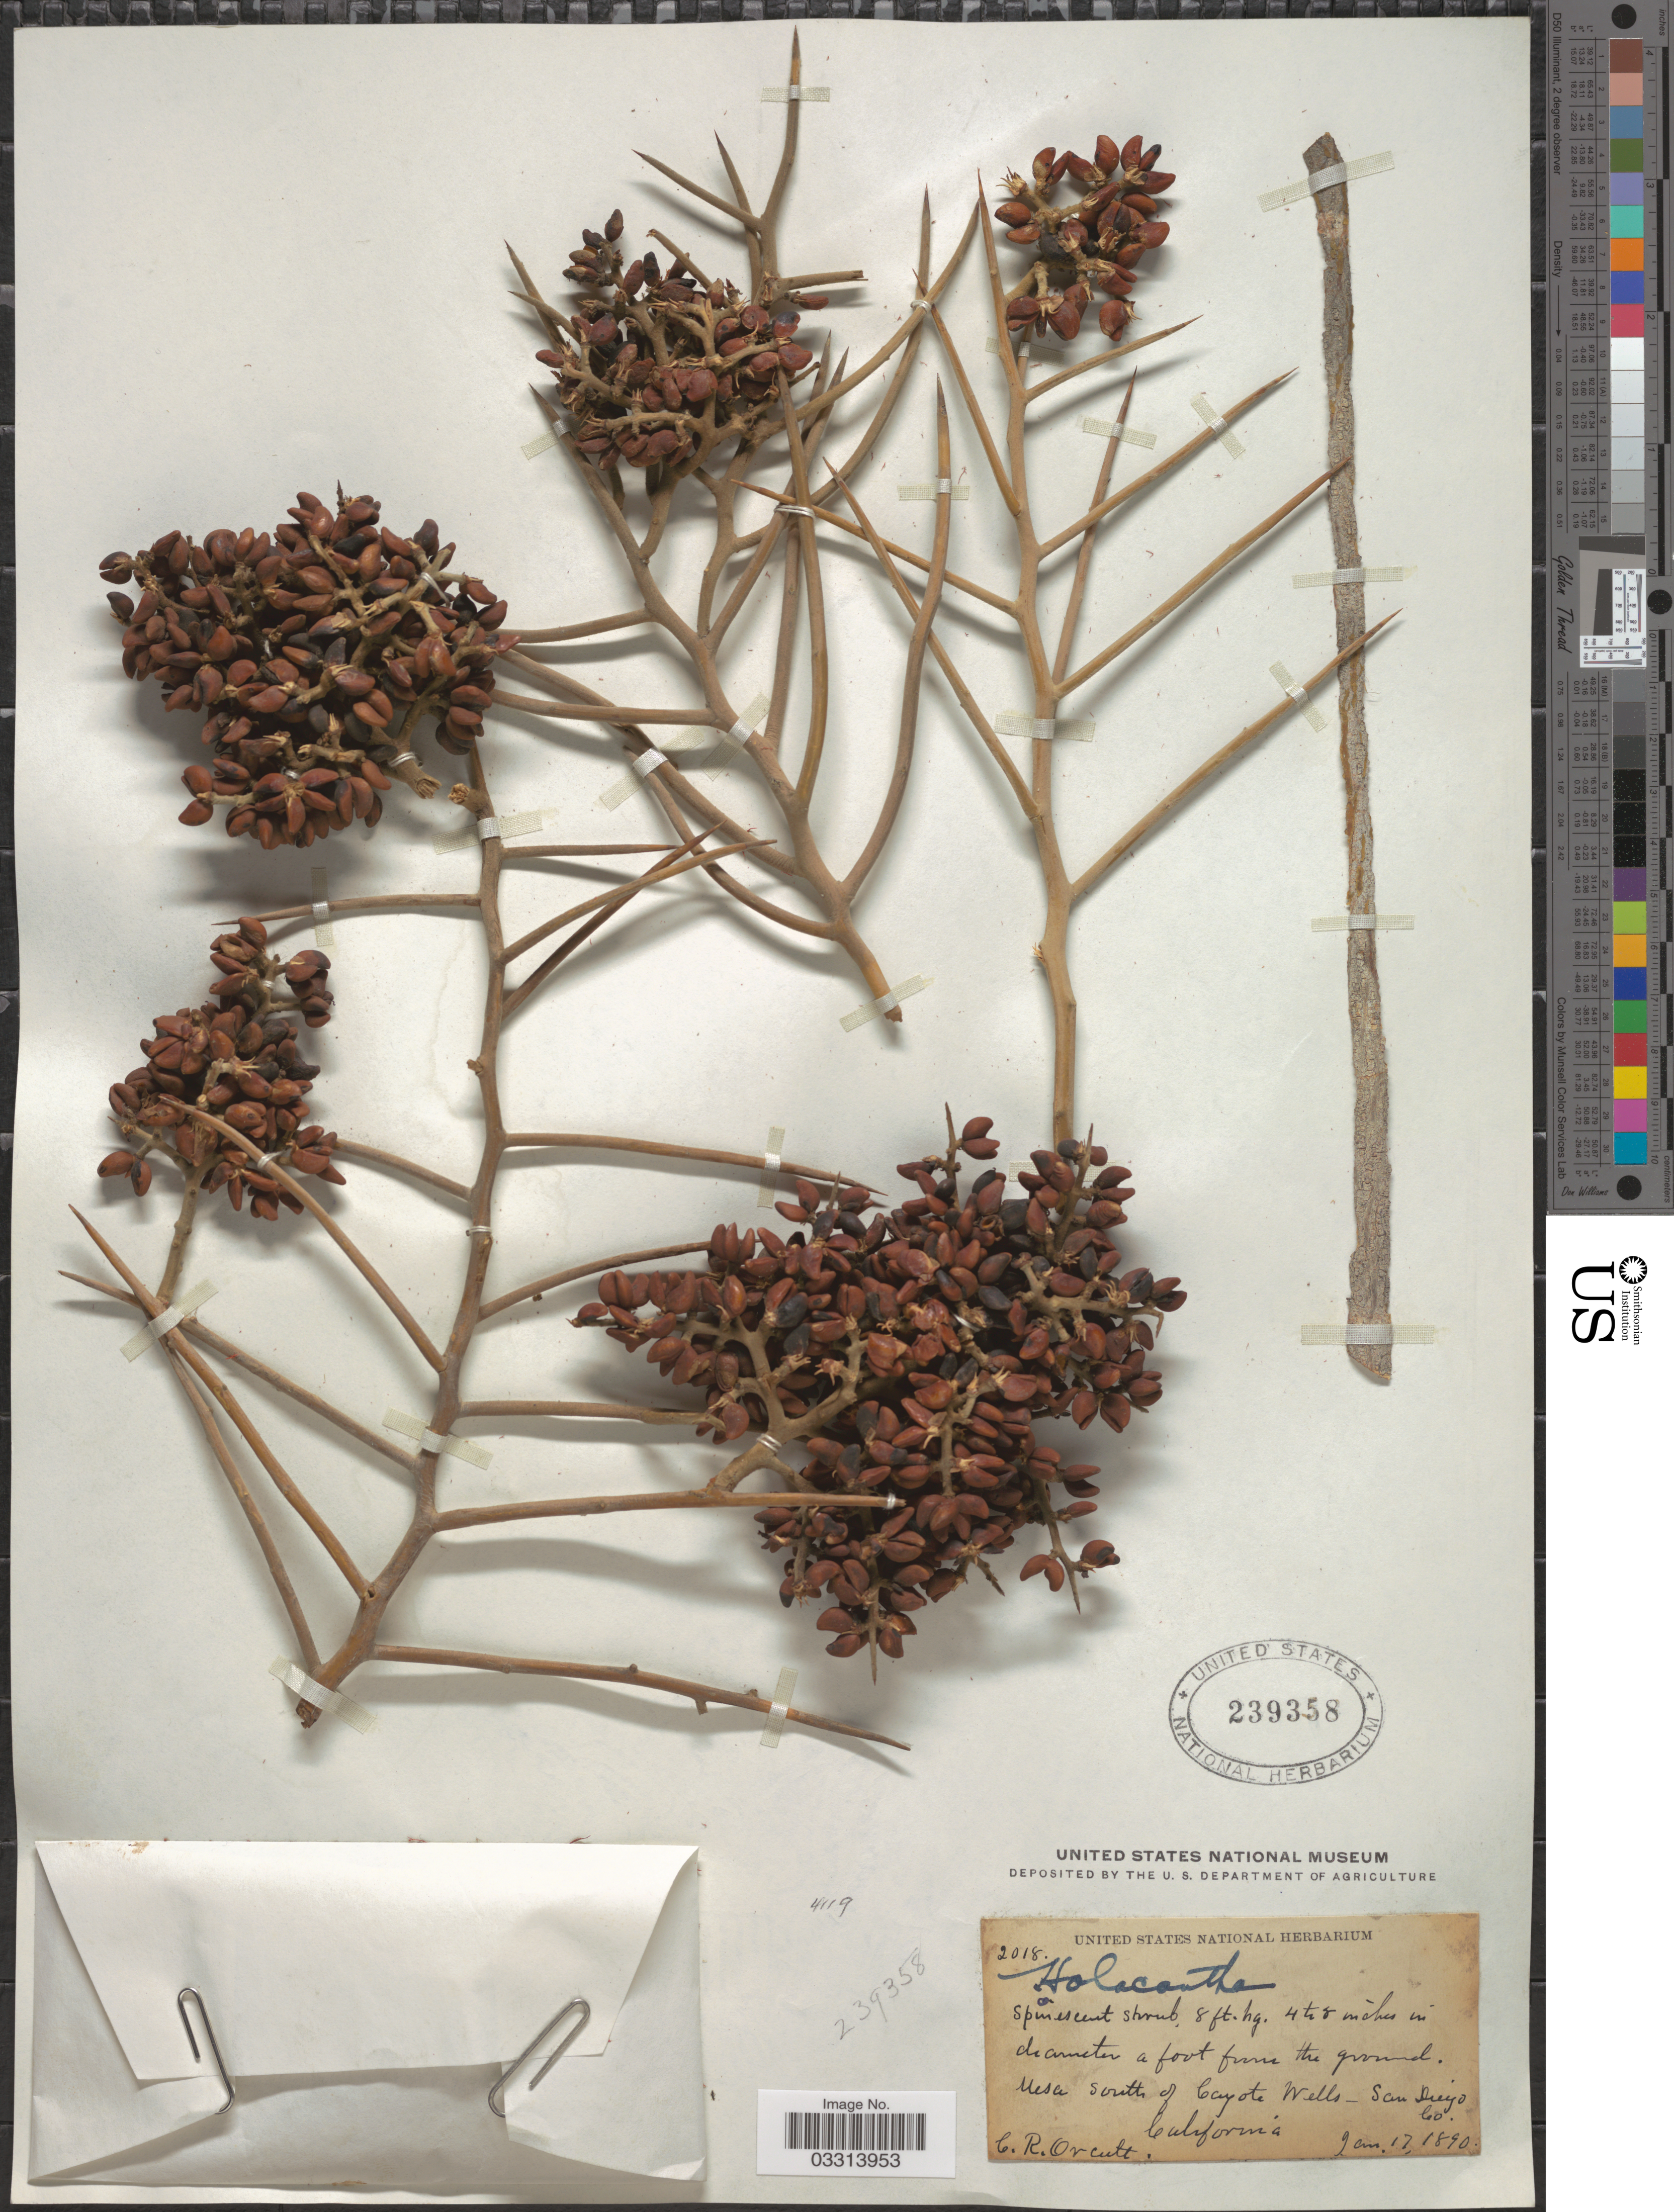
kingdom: Plantae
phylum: Tracheophyta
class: Magnoliopsida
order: Sapindales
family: Simaroubaceae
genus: Castela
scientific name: Castela emoryi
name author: (A. Gray) Moran & Felger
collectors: C. R. Orcutt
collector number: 2018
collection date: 1890-01-17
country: United States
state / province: California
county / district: San Diego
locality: Mesa south of Cayote Wells - San Diego Co.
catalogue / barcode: US 239358